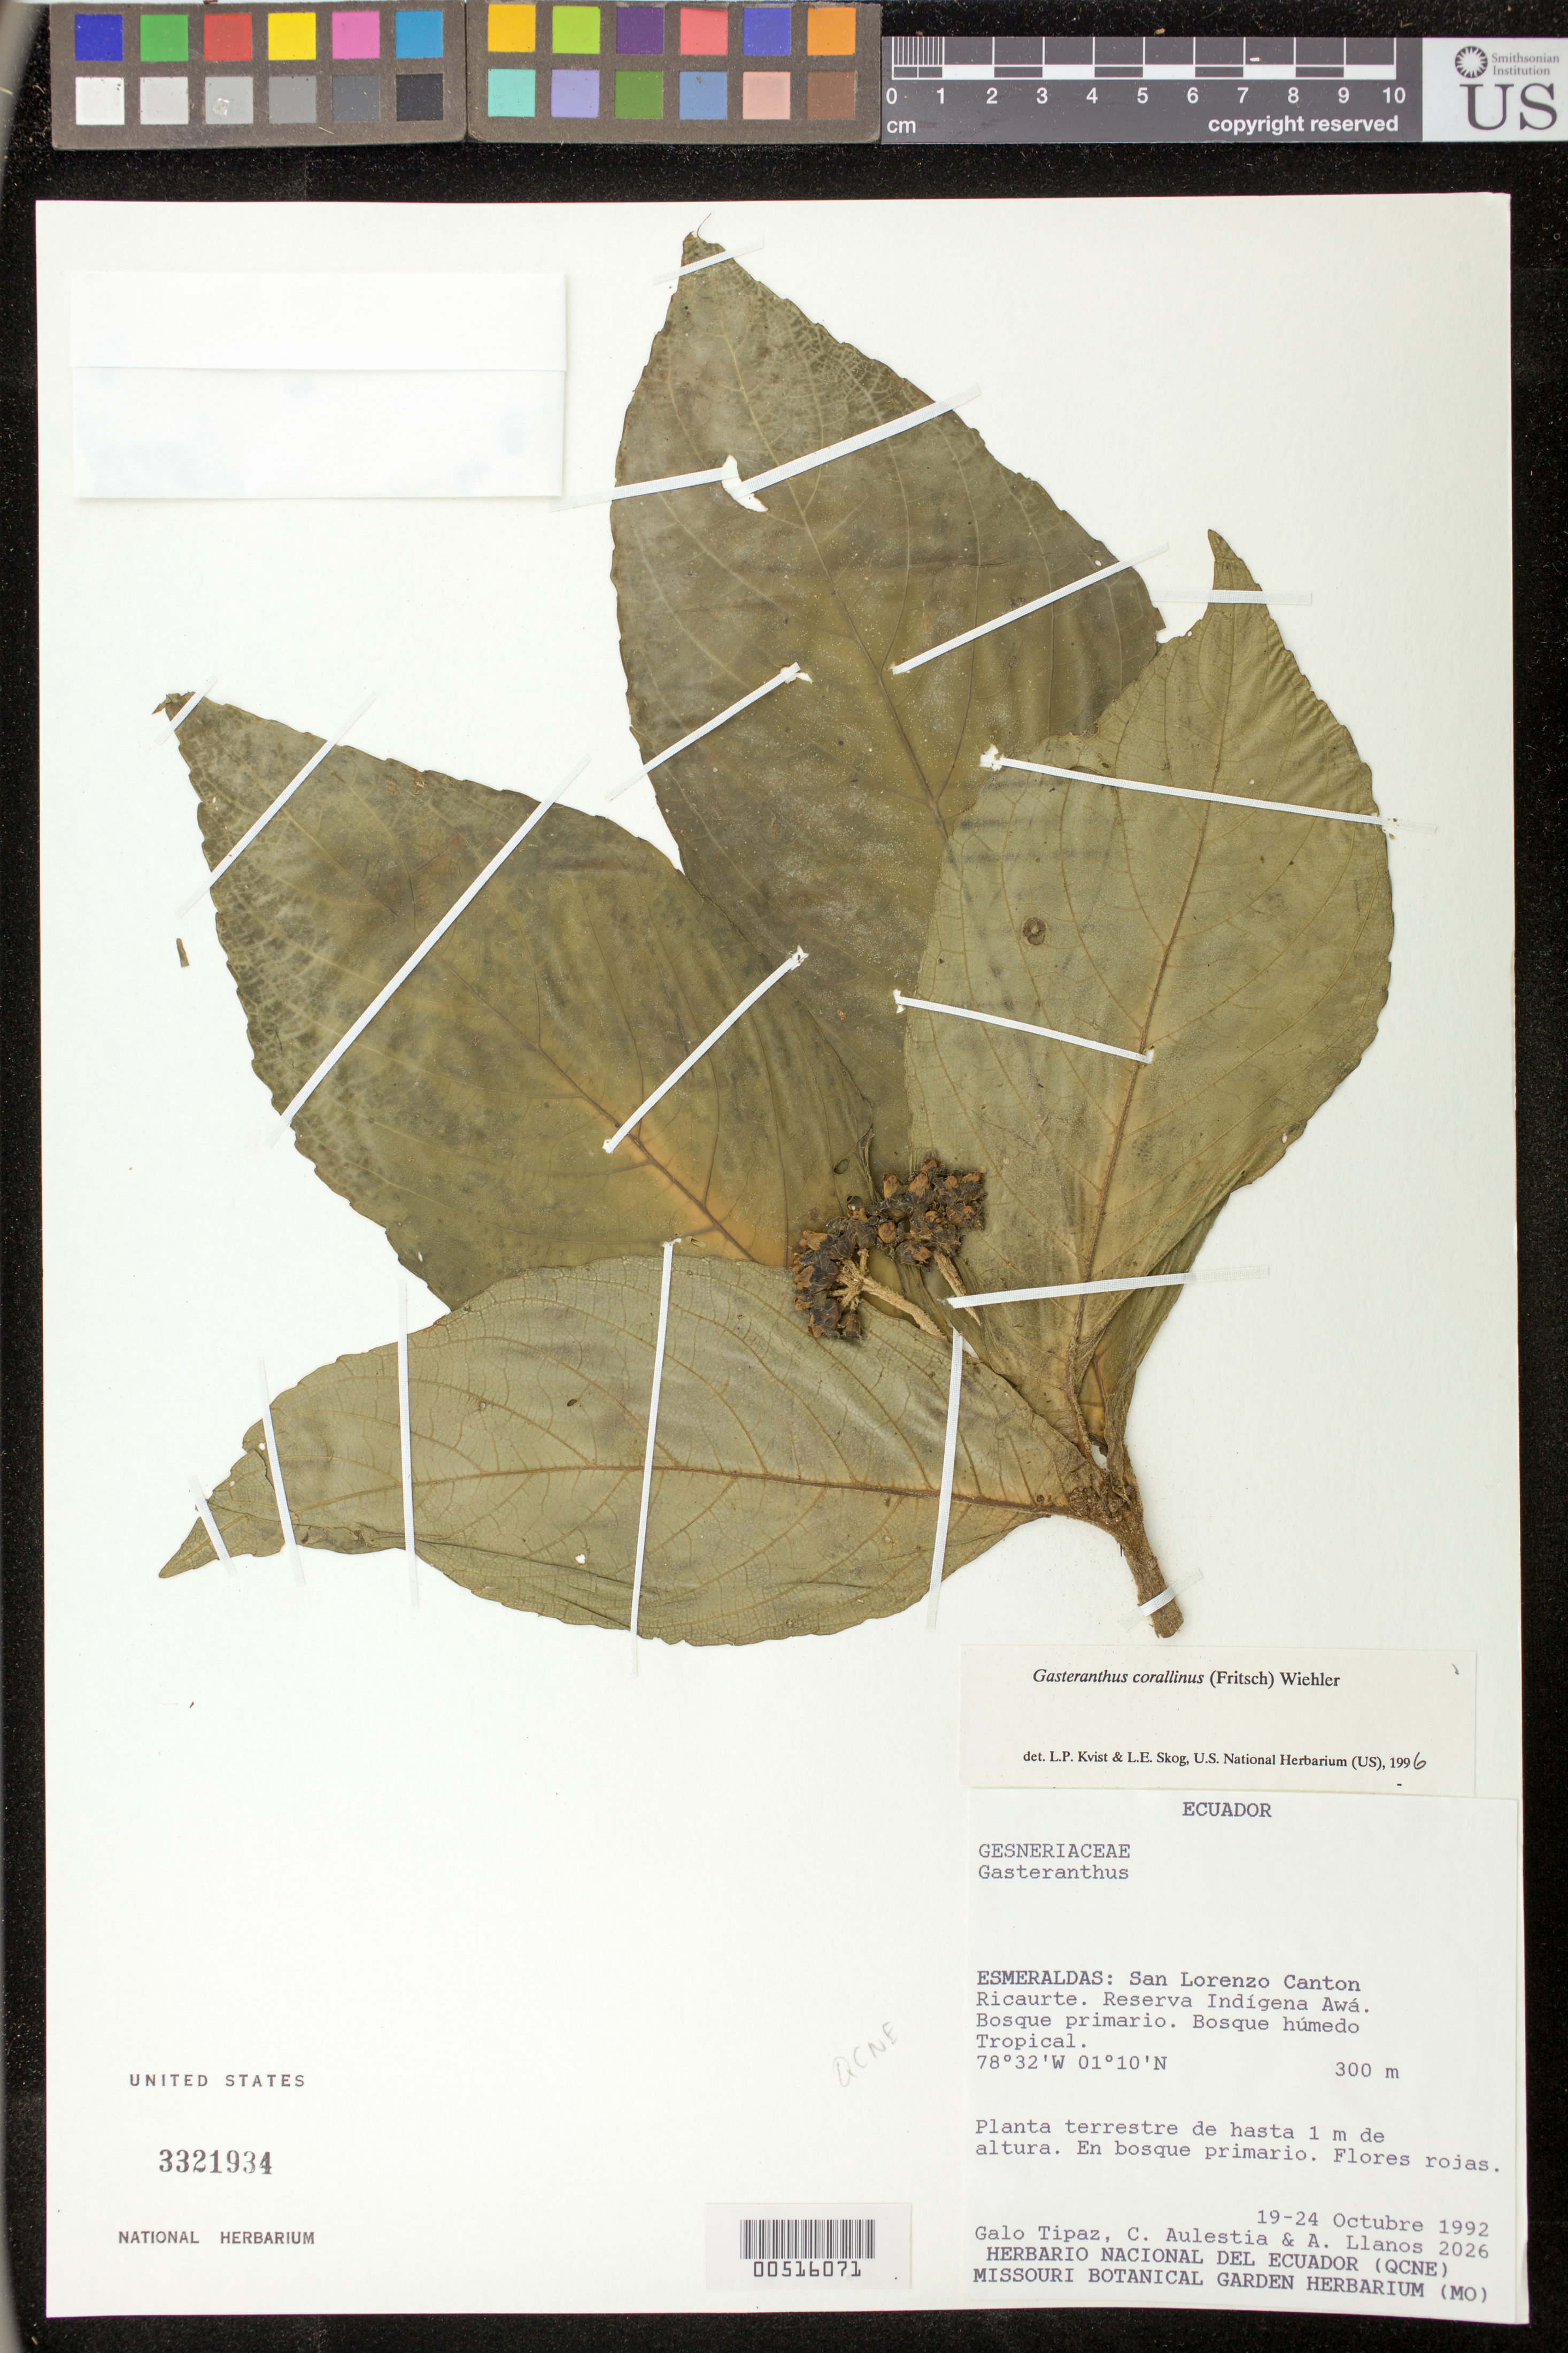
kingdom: Plantae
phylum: Tracheophyta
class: Magnoliopsida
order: Lamiales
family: Gesneriaceae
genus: Gasteranthus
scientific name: Gasteranthus corallinus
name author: (Fritsch) Wiehler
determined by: Skog, Laurence E.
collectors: G. Tipaz, C. Aulestia & A. Llanos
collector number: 2026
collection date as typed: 19-24 Oct 1992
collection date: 1992-10-19/1992-10-24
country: Ecuador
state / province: Esmeraldas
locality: San Lorenzo Canton Ricaurte. Reserva Indígena Awá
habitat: Bosque primario. Bosque húmedo Tropical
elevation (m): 300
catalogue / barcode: US 3321934